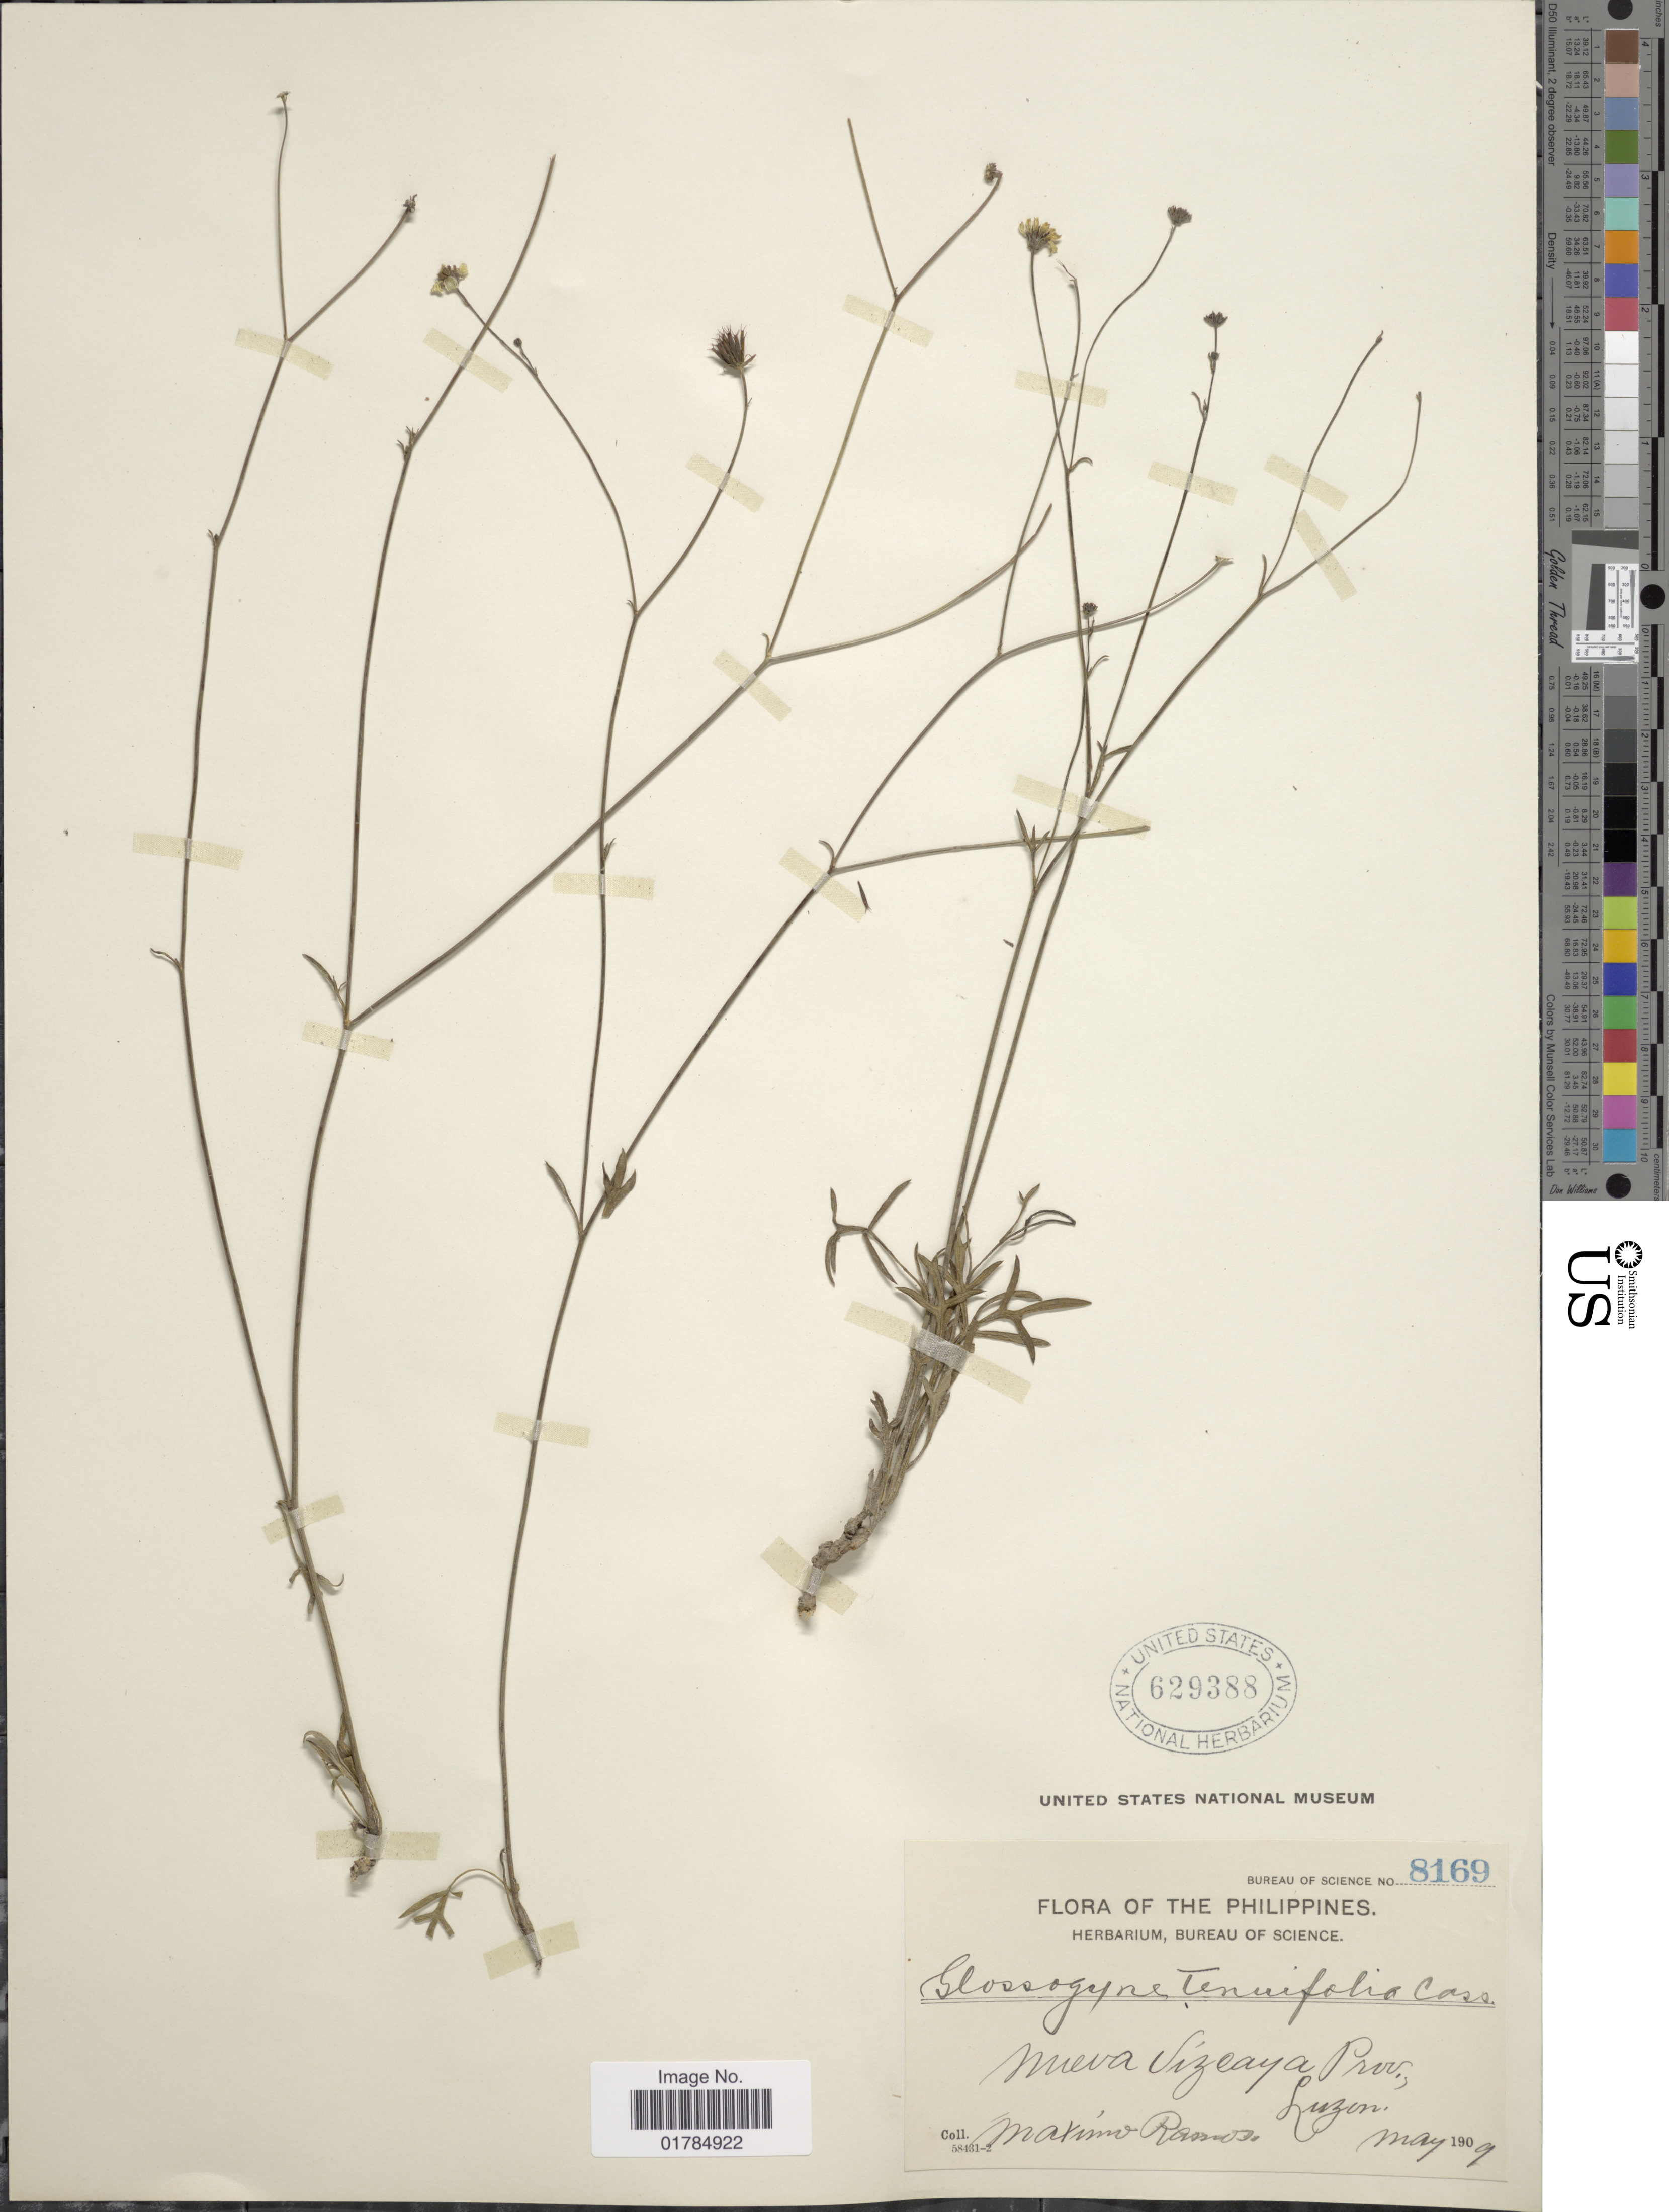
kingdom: Plantae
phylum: Tracheophyta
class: Magnoliopsida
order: Asterales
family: Asteraceae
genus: Glossogyne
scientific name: Glossogyne tenuifolia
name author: (Labill.)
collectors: M. Ramos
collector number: Bureau Of Science 8169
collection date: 1909-05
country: Philippines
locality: Nueva Vizcaya Prov., Luzon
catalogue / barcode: US 629388